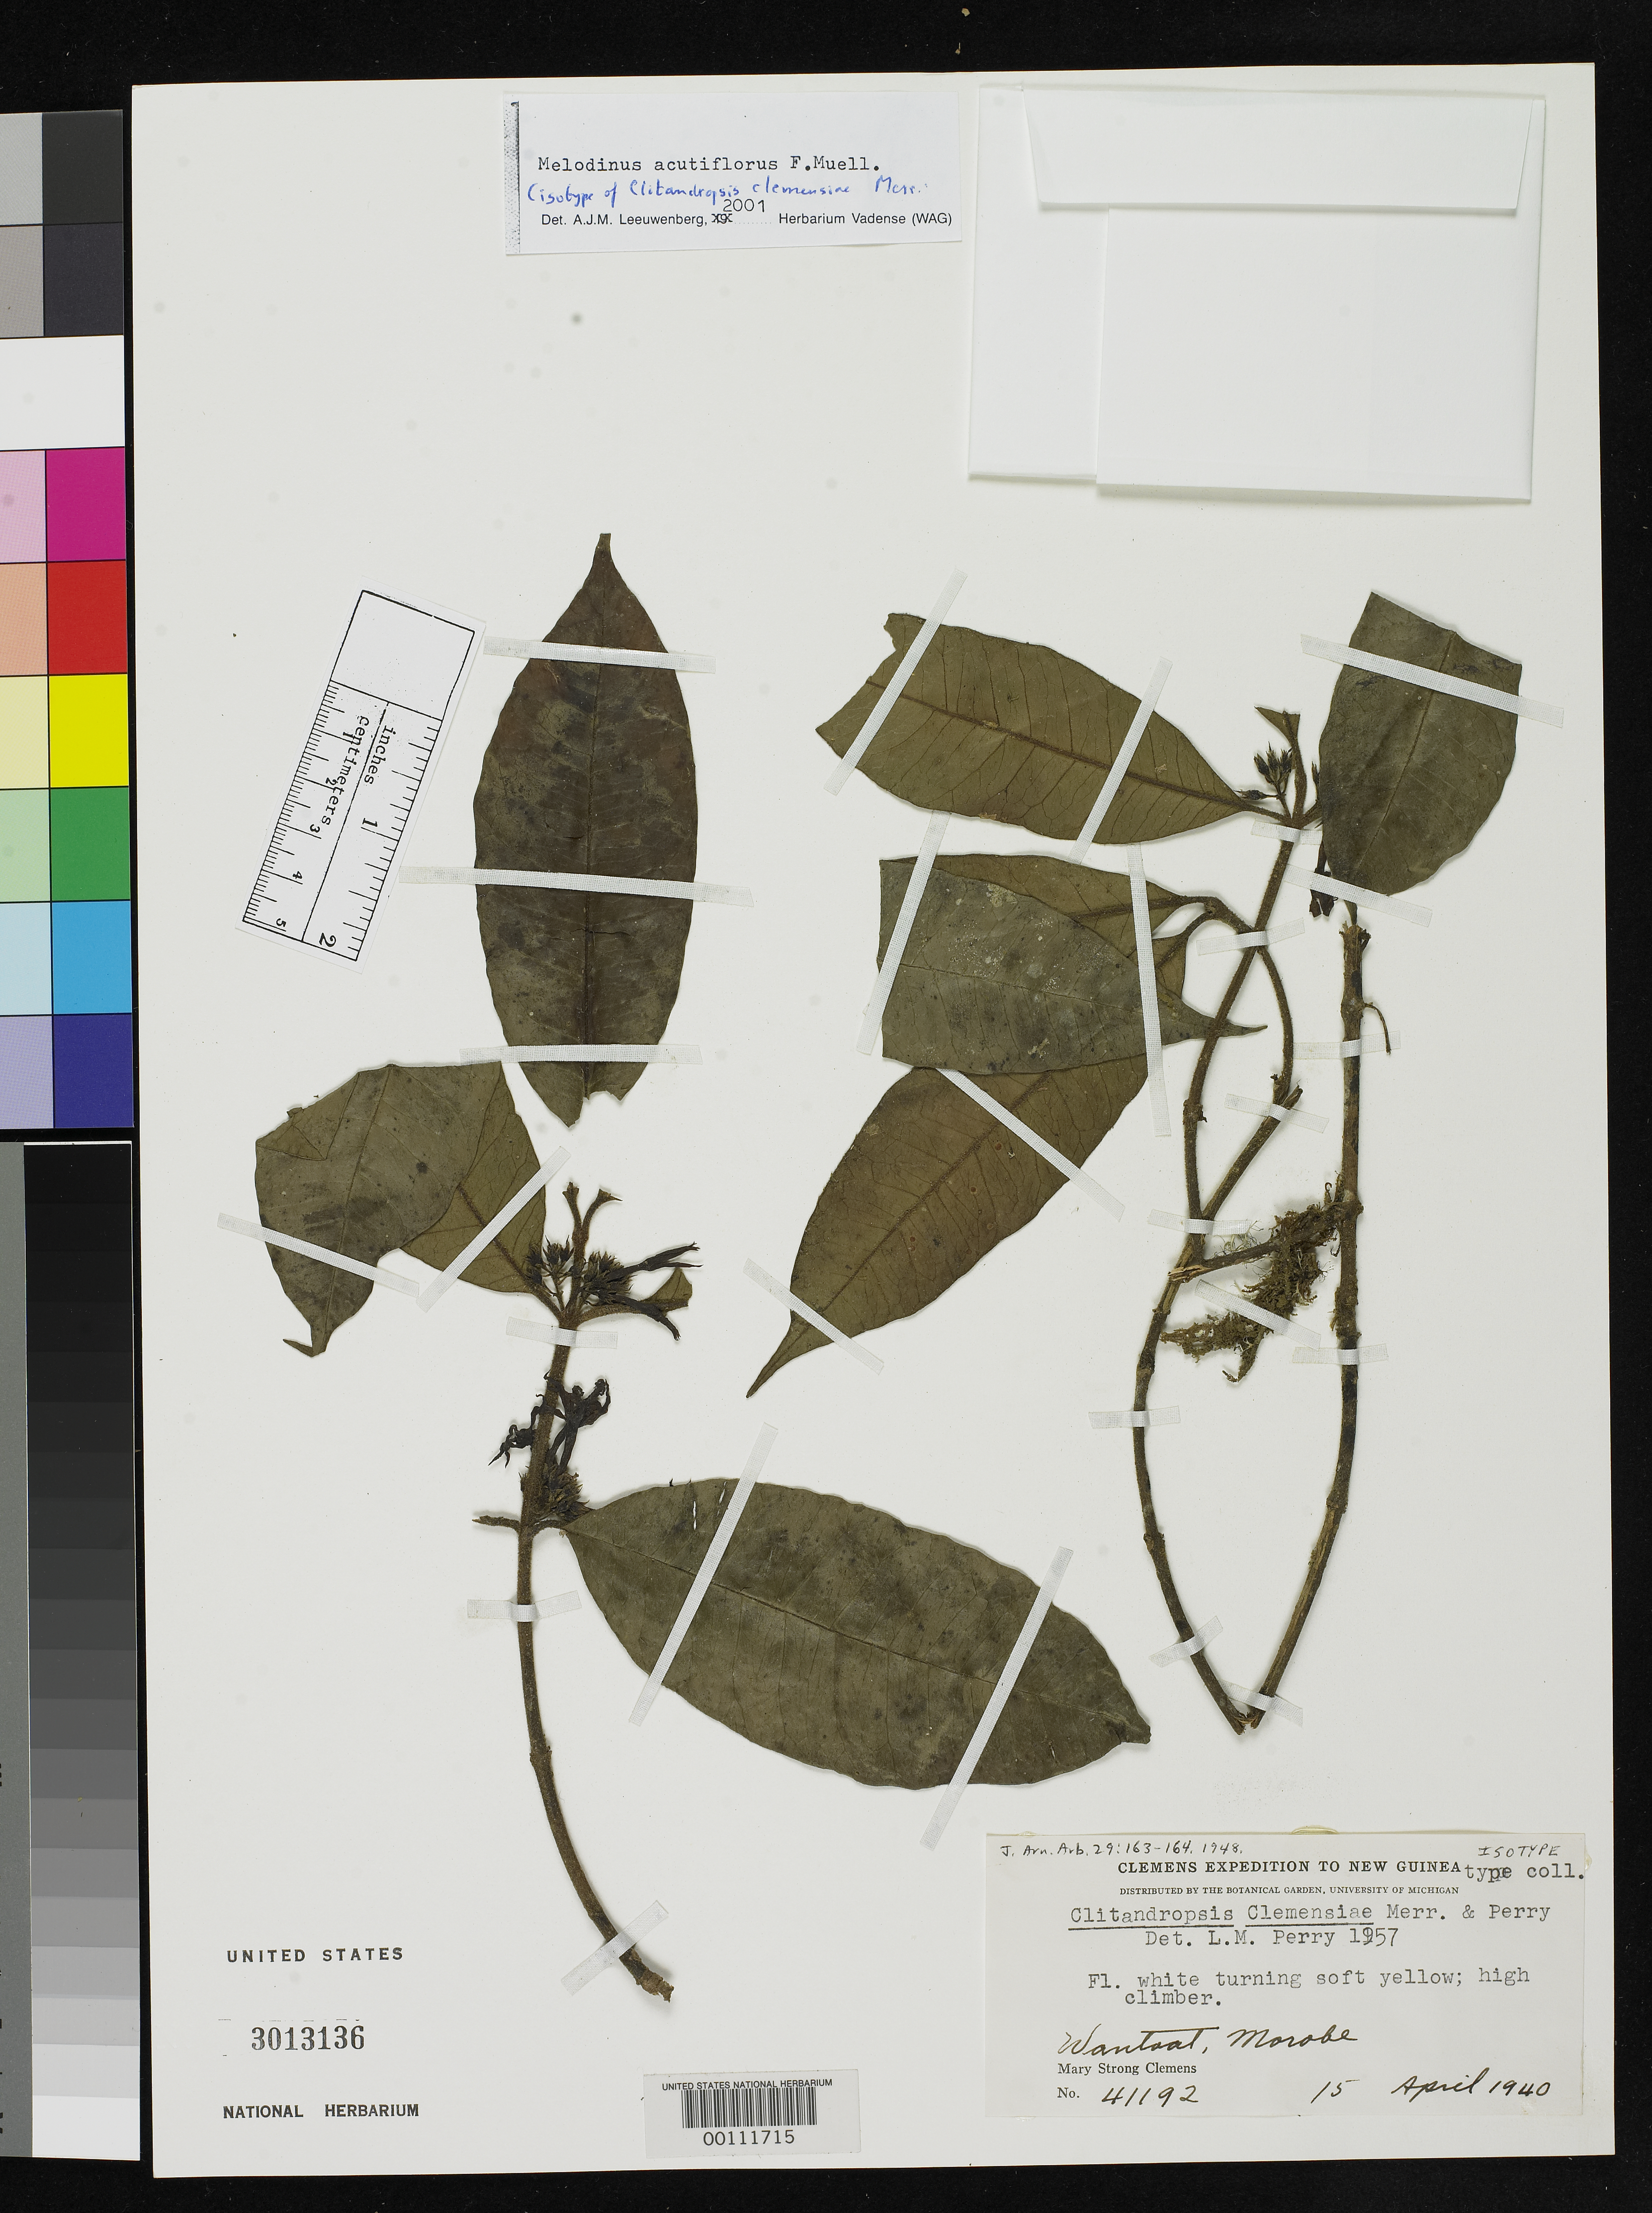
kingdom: Plantae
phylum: Tracheophyta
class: Magnoliopsida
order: Gentianales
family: Apocynaceae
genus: Clitandropsis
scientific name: Clitandropsis clemensiae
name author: Merr. & L.M. Perry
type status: Isotype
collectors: M. S. Clemens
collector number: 41192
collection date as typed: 15 Apr 1940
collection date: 1940-04-15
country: Papua New Guinea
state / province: Morobe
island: New Guinea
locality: Wantoat.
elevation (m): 1200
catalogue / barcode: US 3013136